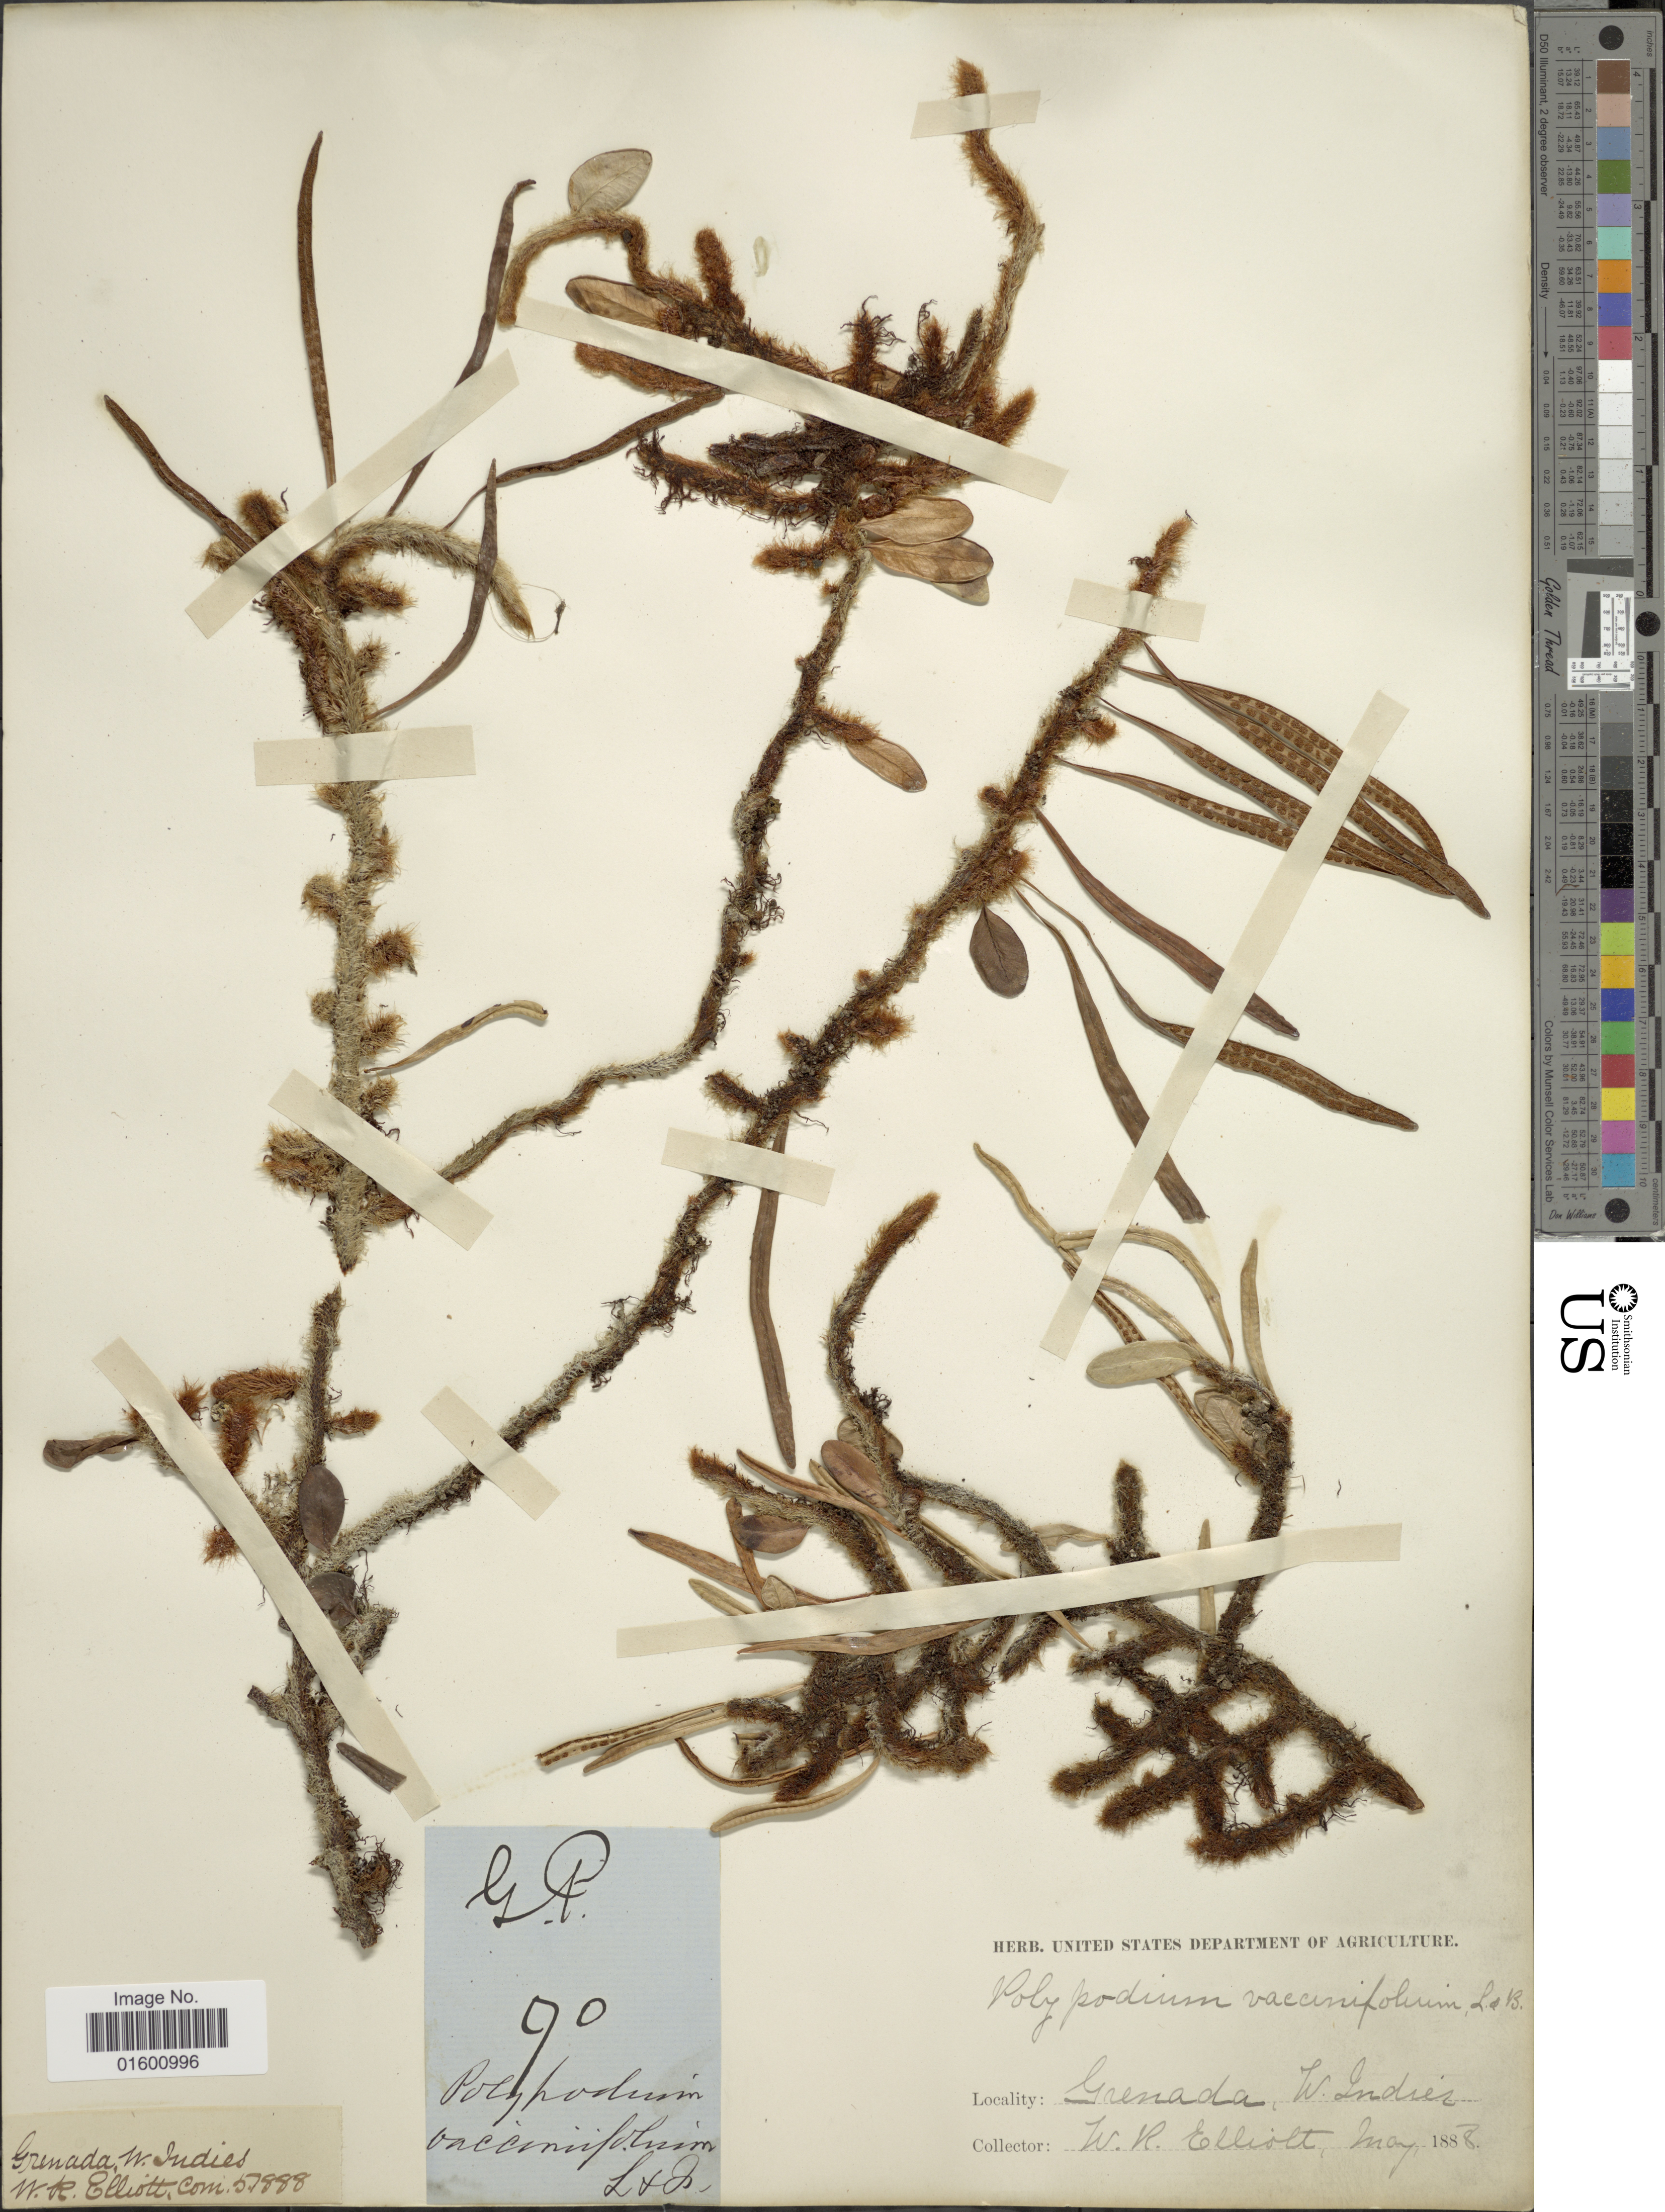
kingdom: Plantae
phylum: Tracheophyta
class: Polypodiopsida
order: Polypodiales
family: Polypodiaceae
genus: Microgramma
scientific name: Microgramma vaccinifolia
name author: (Langsd. & Fisch.) Copel.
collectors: W. Elliot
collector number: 57888?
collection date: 1888-05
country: Grenada